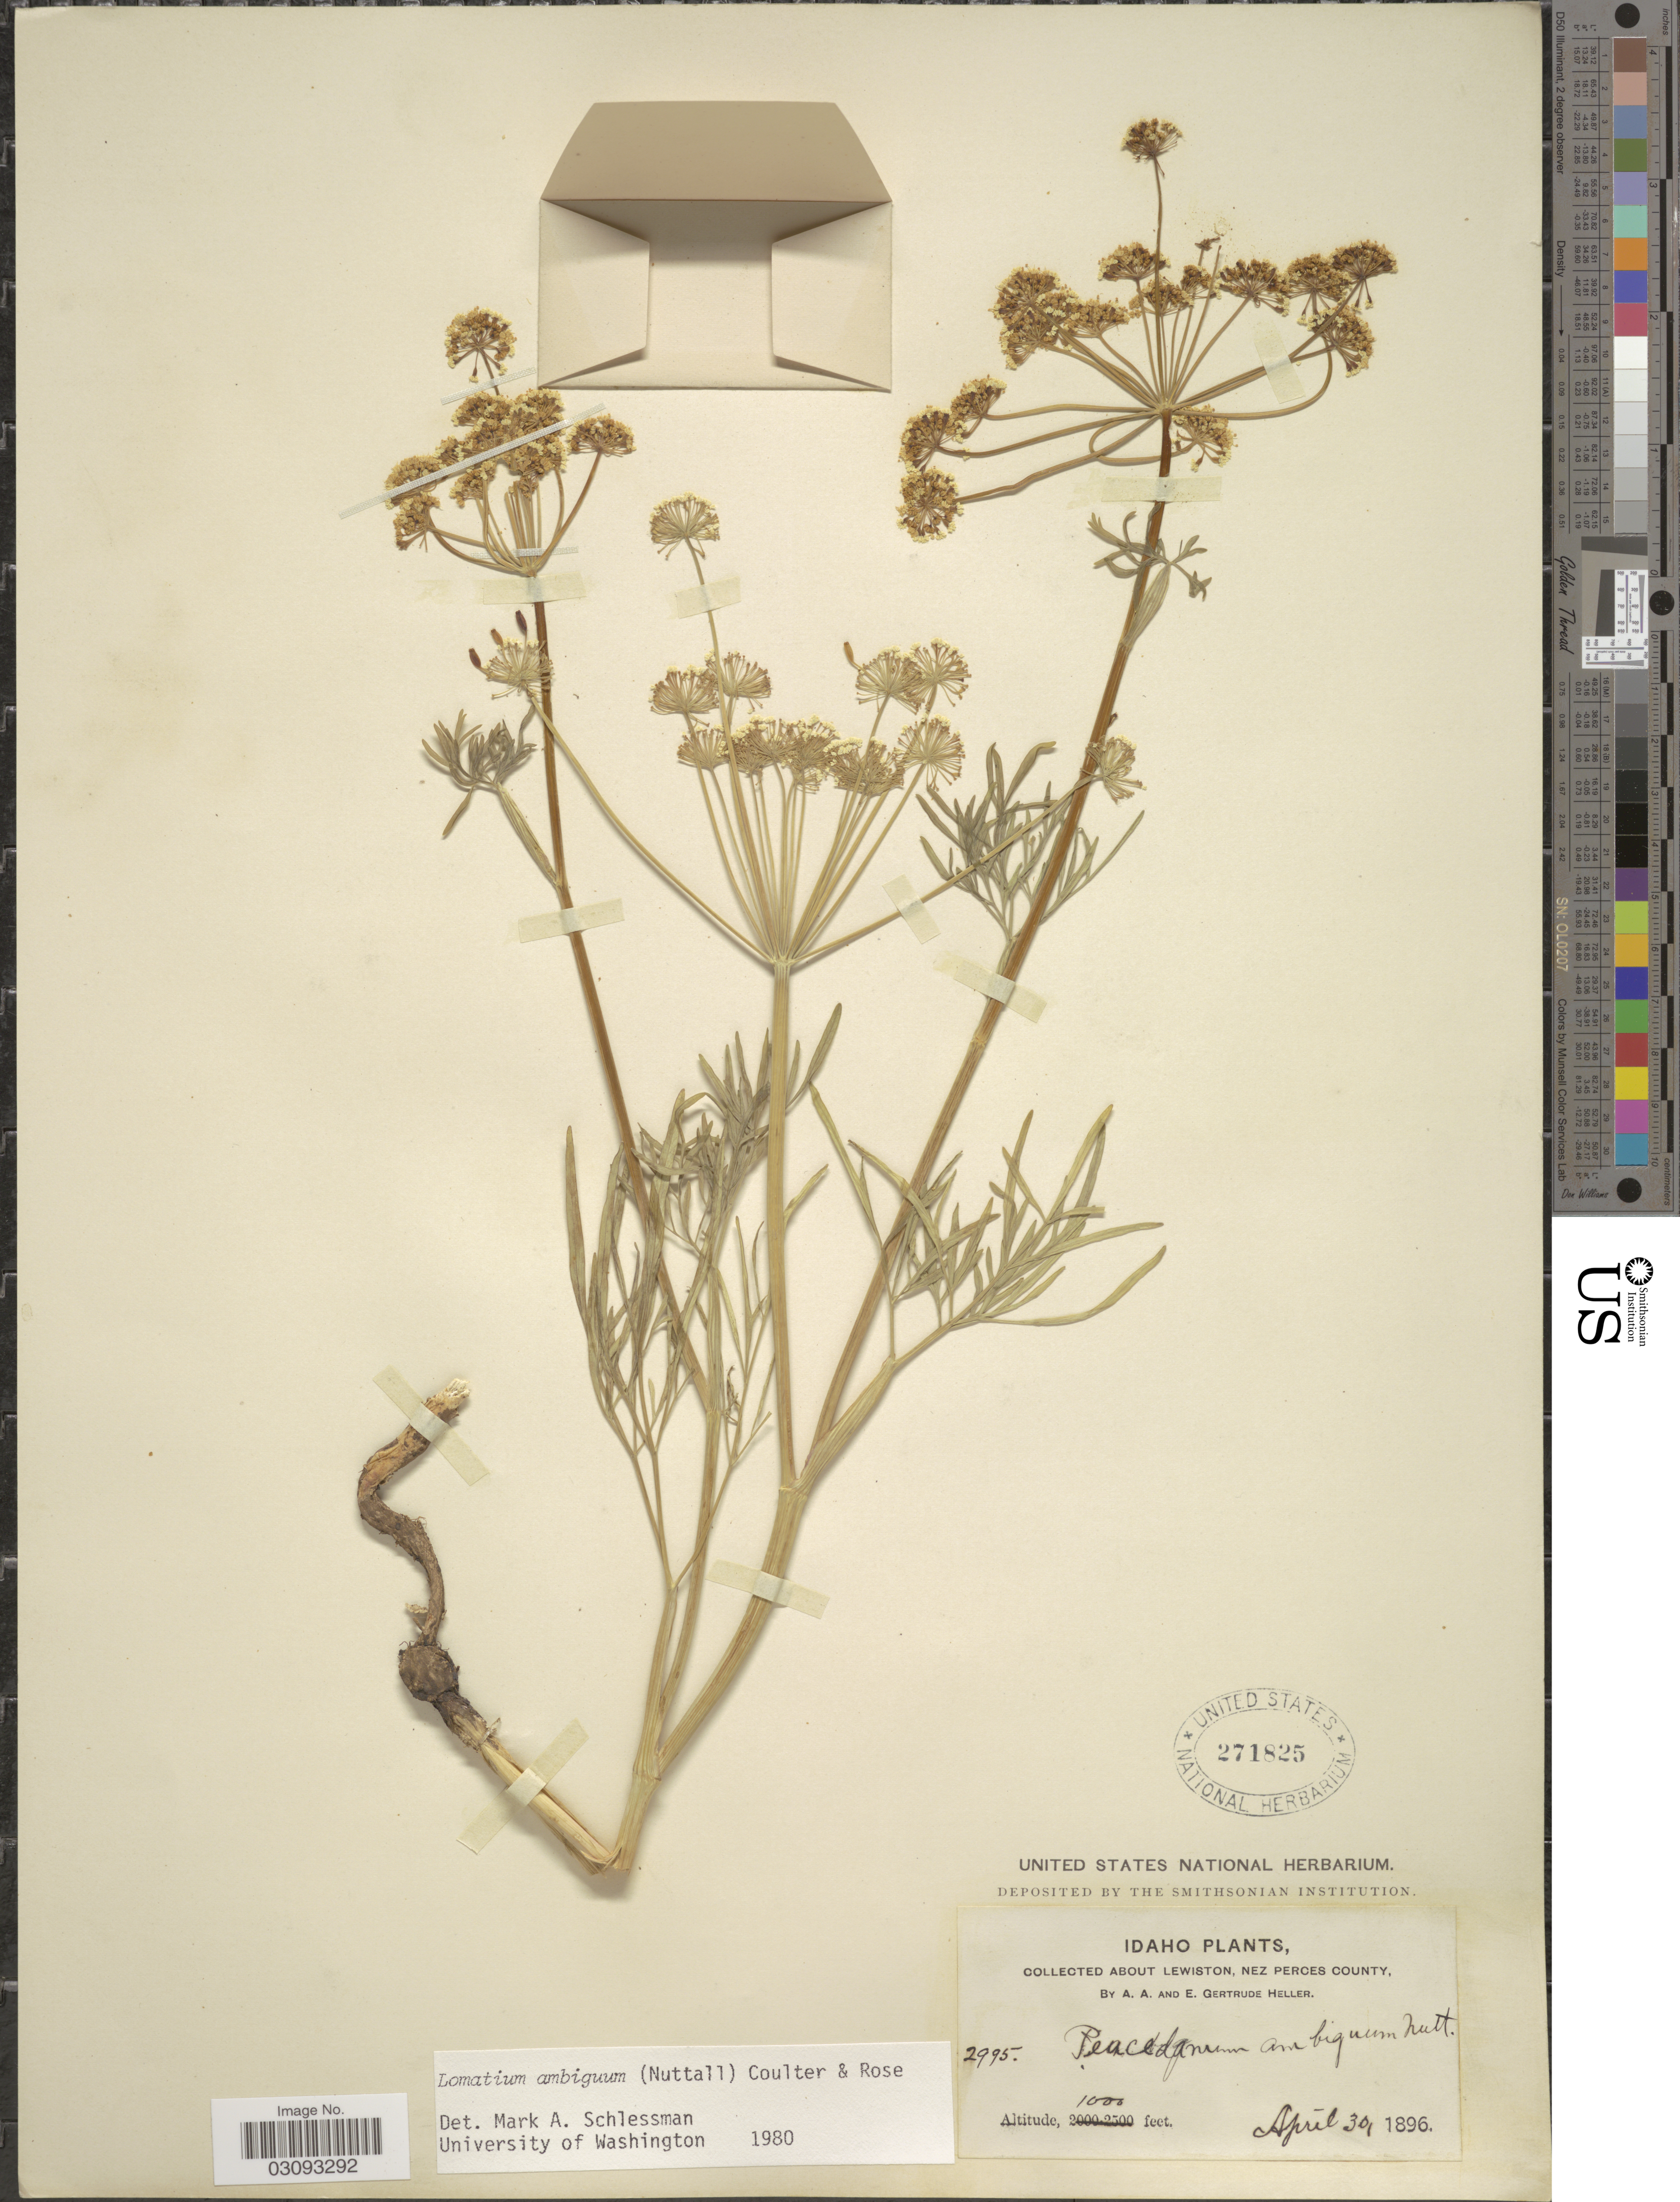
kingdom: Plantae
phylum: Tracheophyta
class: Magnoliopsida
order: Apiales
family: Apiaceae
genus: Lomatium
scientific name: Lomatium ambiguum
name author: (Nutt.) Coult. & Rose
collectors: A. A. Heller & E. G. Heller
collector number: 2995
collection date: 1896-04-30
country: United States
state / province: Idaho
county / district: Nez Perce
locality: About Lewiston.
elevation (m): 305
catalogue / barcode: US 271825